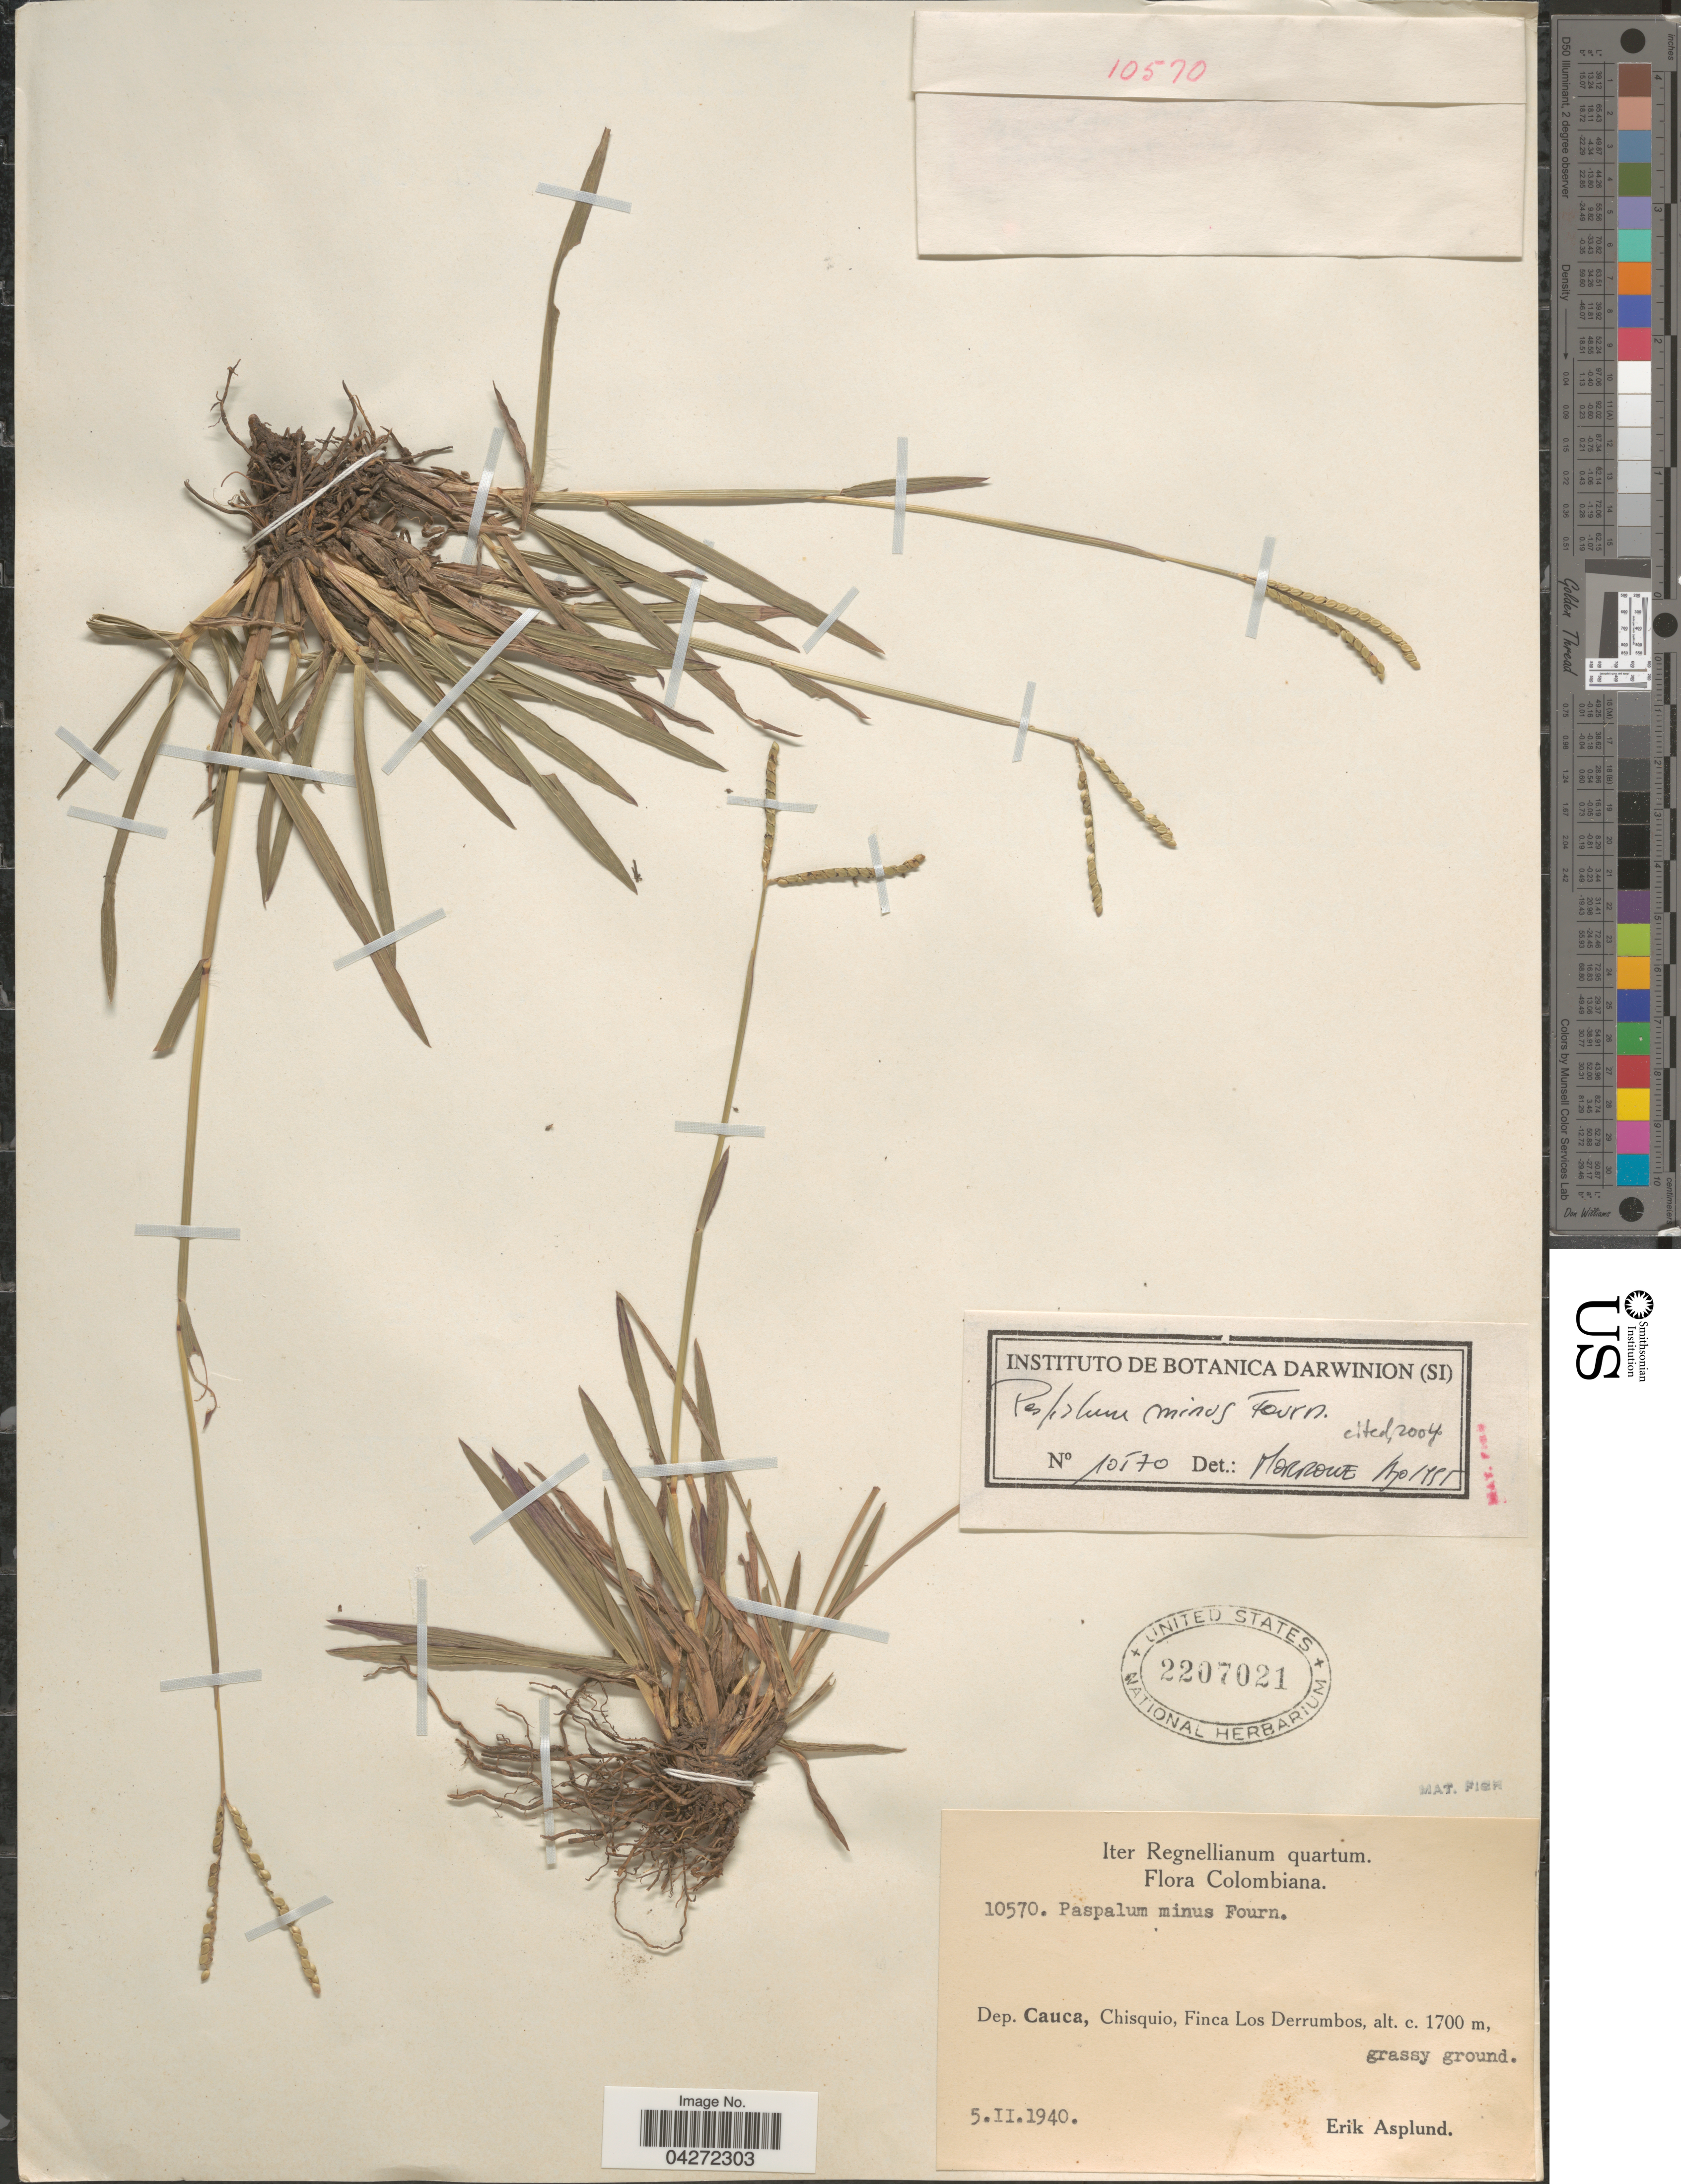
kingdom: Plantae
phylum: Tracheophyta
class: Liliopsida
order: Poales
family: Poaceae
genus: Paspalum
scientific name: Paspalum minus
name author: E. Fourn.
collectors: E. Asplund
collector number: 10570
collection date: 1940-02-05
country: Colombia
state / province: Cauca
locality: Iter Regnellianum quartum. Dep. Cauca, Chisquio, Finca Los Derrumbos.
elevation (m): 1700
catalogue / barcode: US 2207021